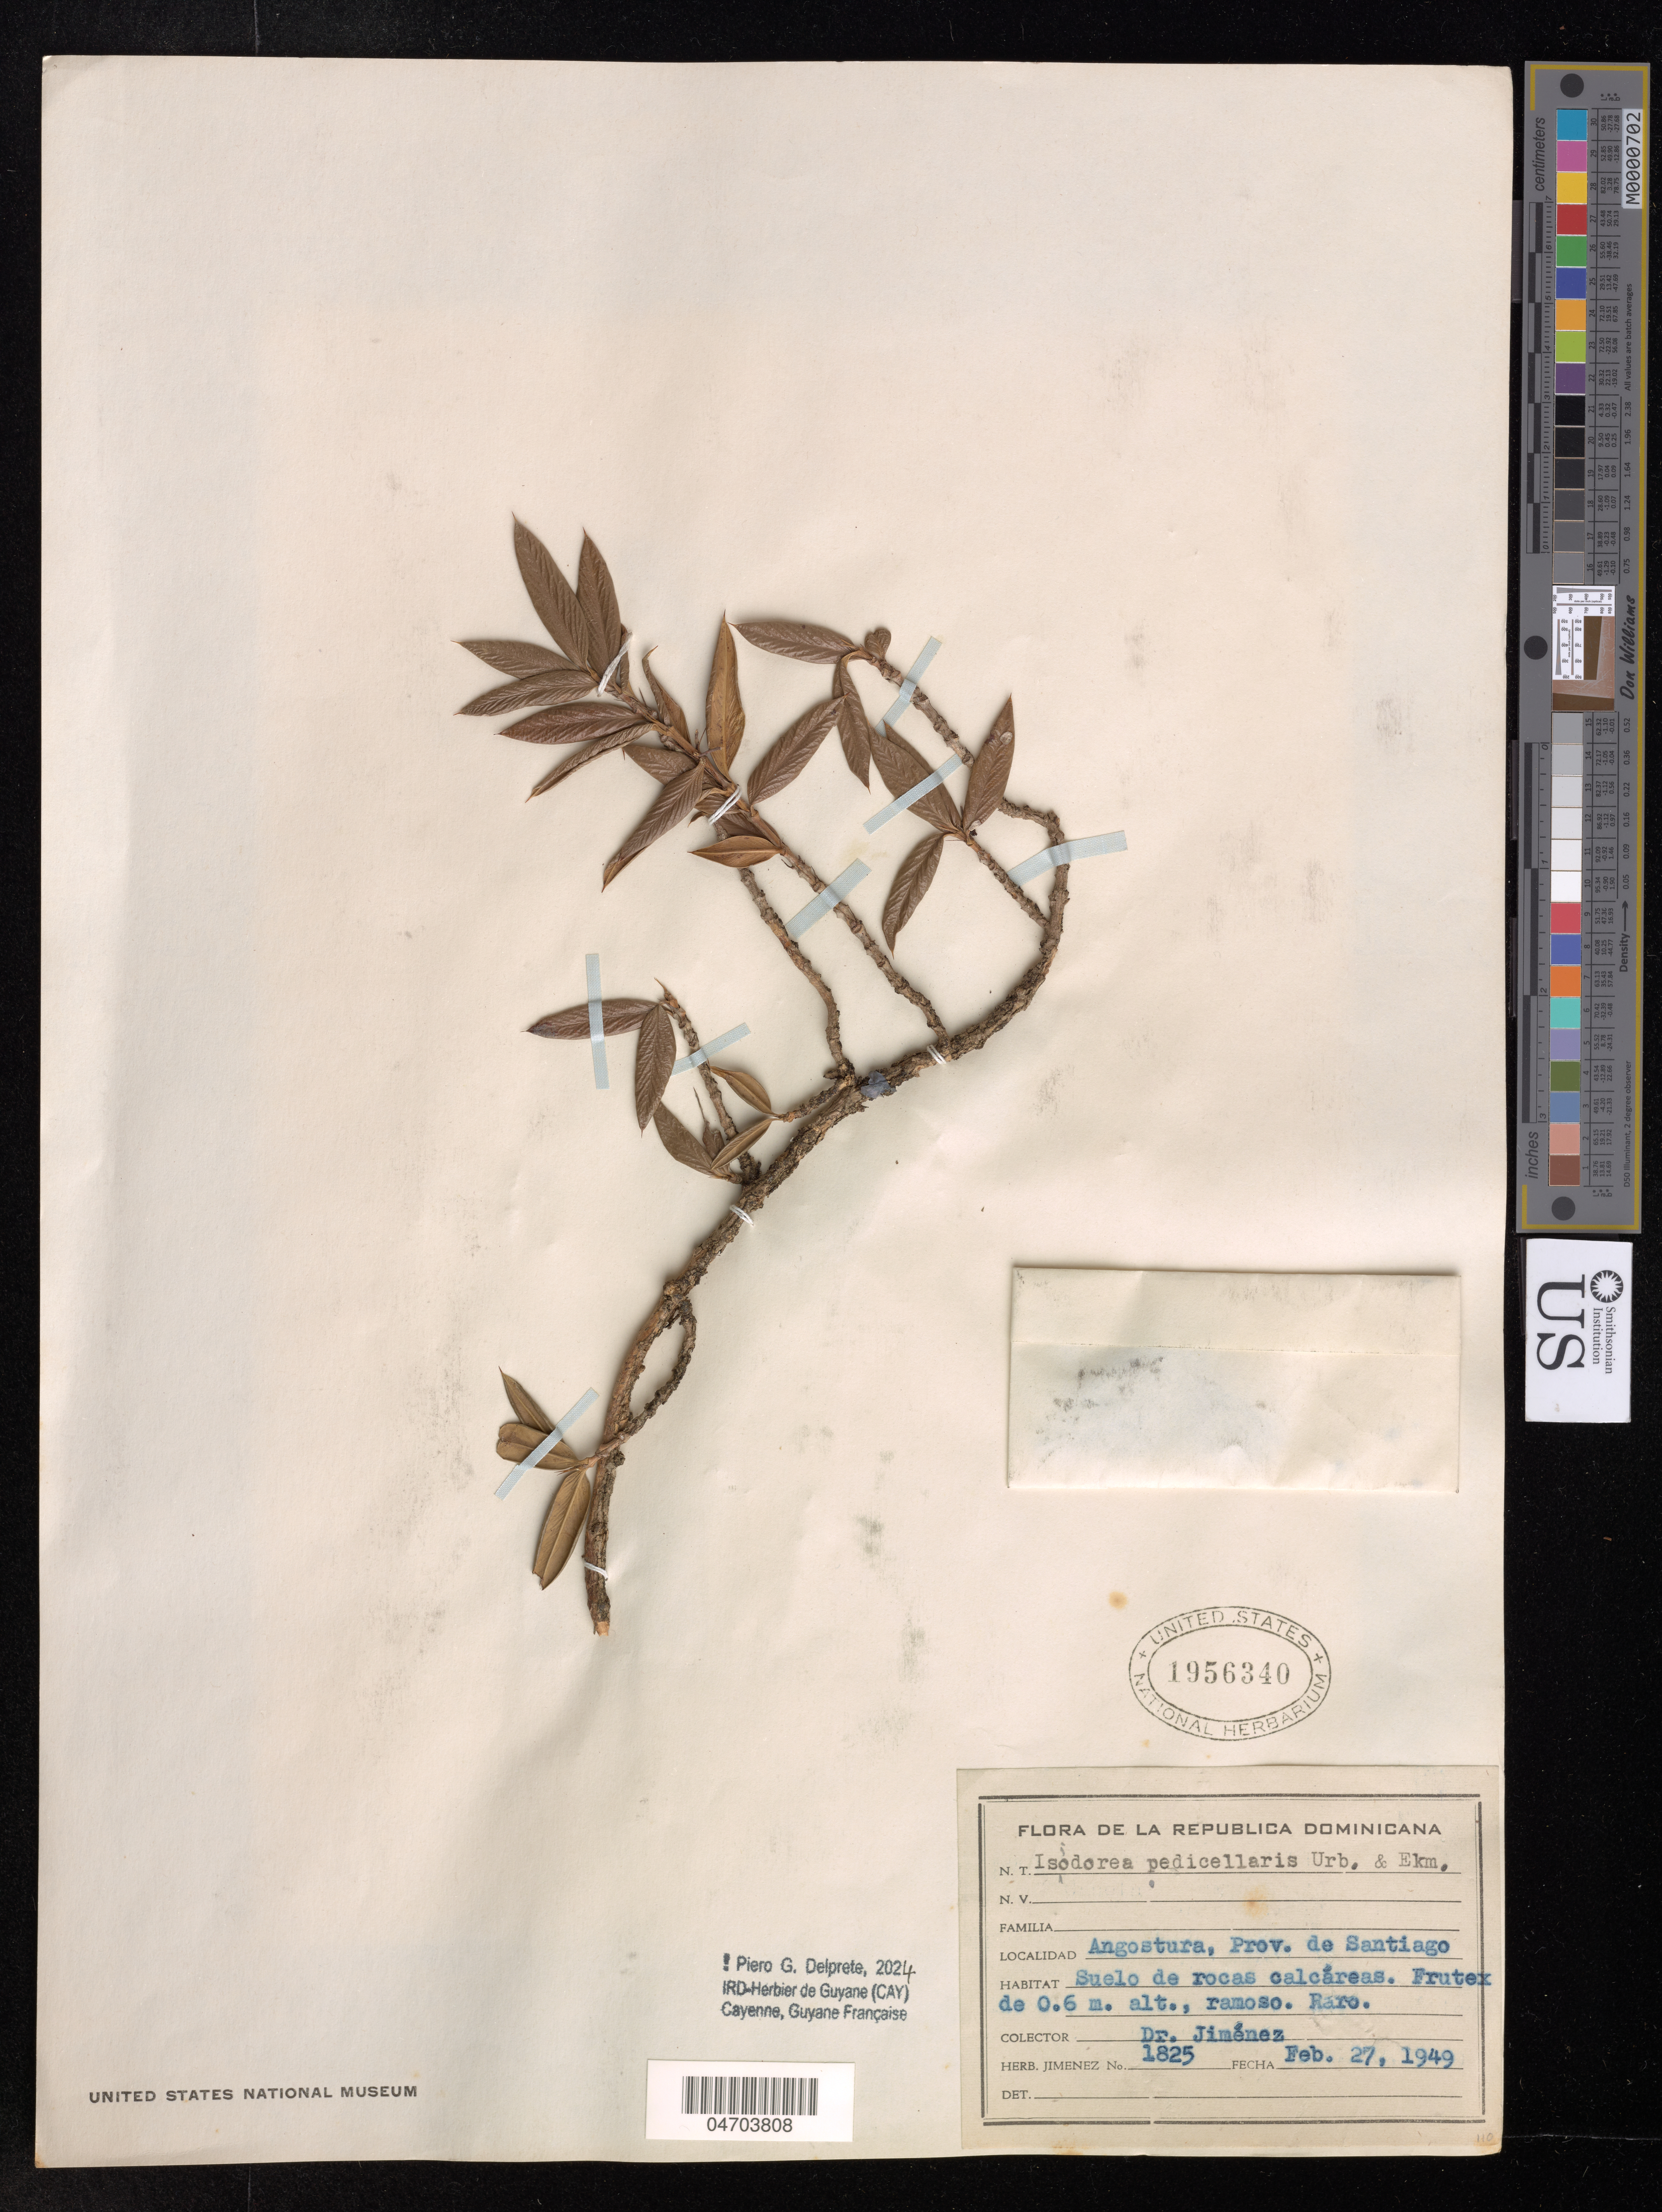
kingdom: Plantae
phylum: Tracheophyta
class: Magnoliopsida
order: Gentianales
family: Rubiaceae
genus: Isidorea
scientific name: Isidorea pedicellaris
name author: Urb. & Ekman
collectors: Jimenez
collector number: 1825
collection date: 1949-02-27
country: Dominican Republic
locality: Angostura, Prov. de Santiago.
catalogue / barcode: US 1956340